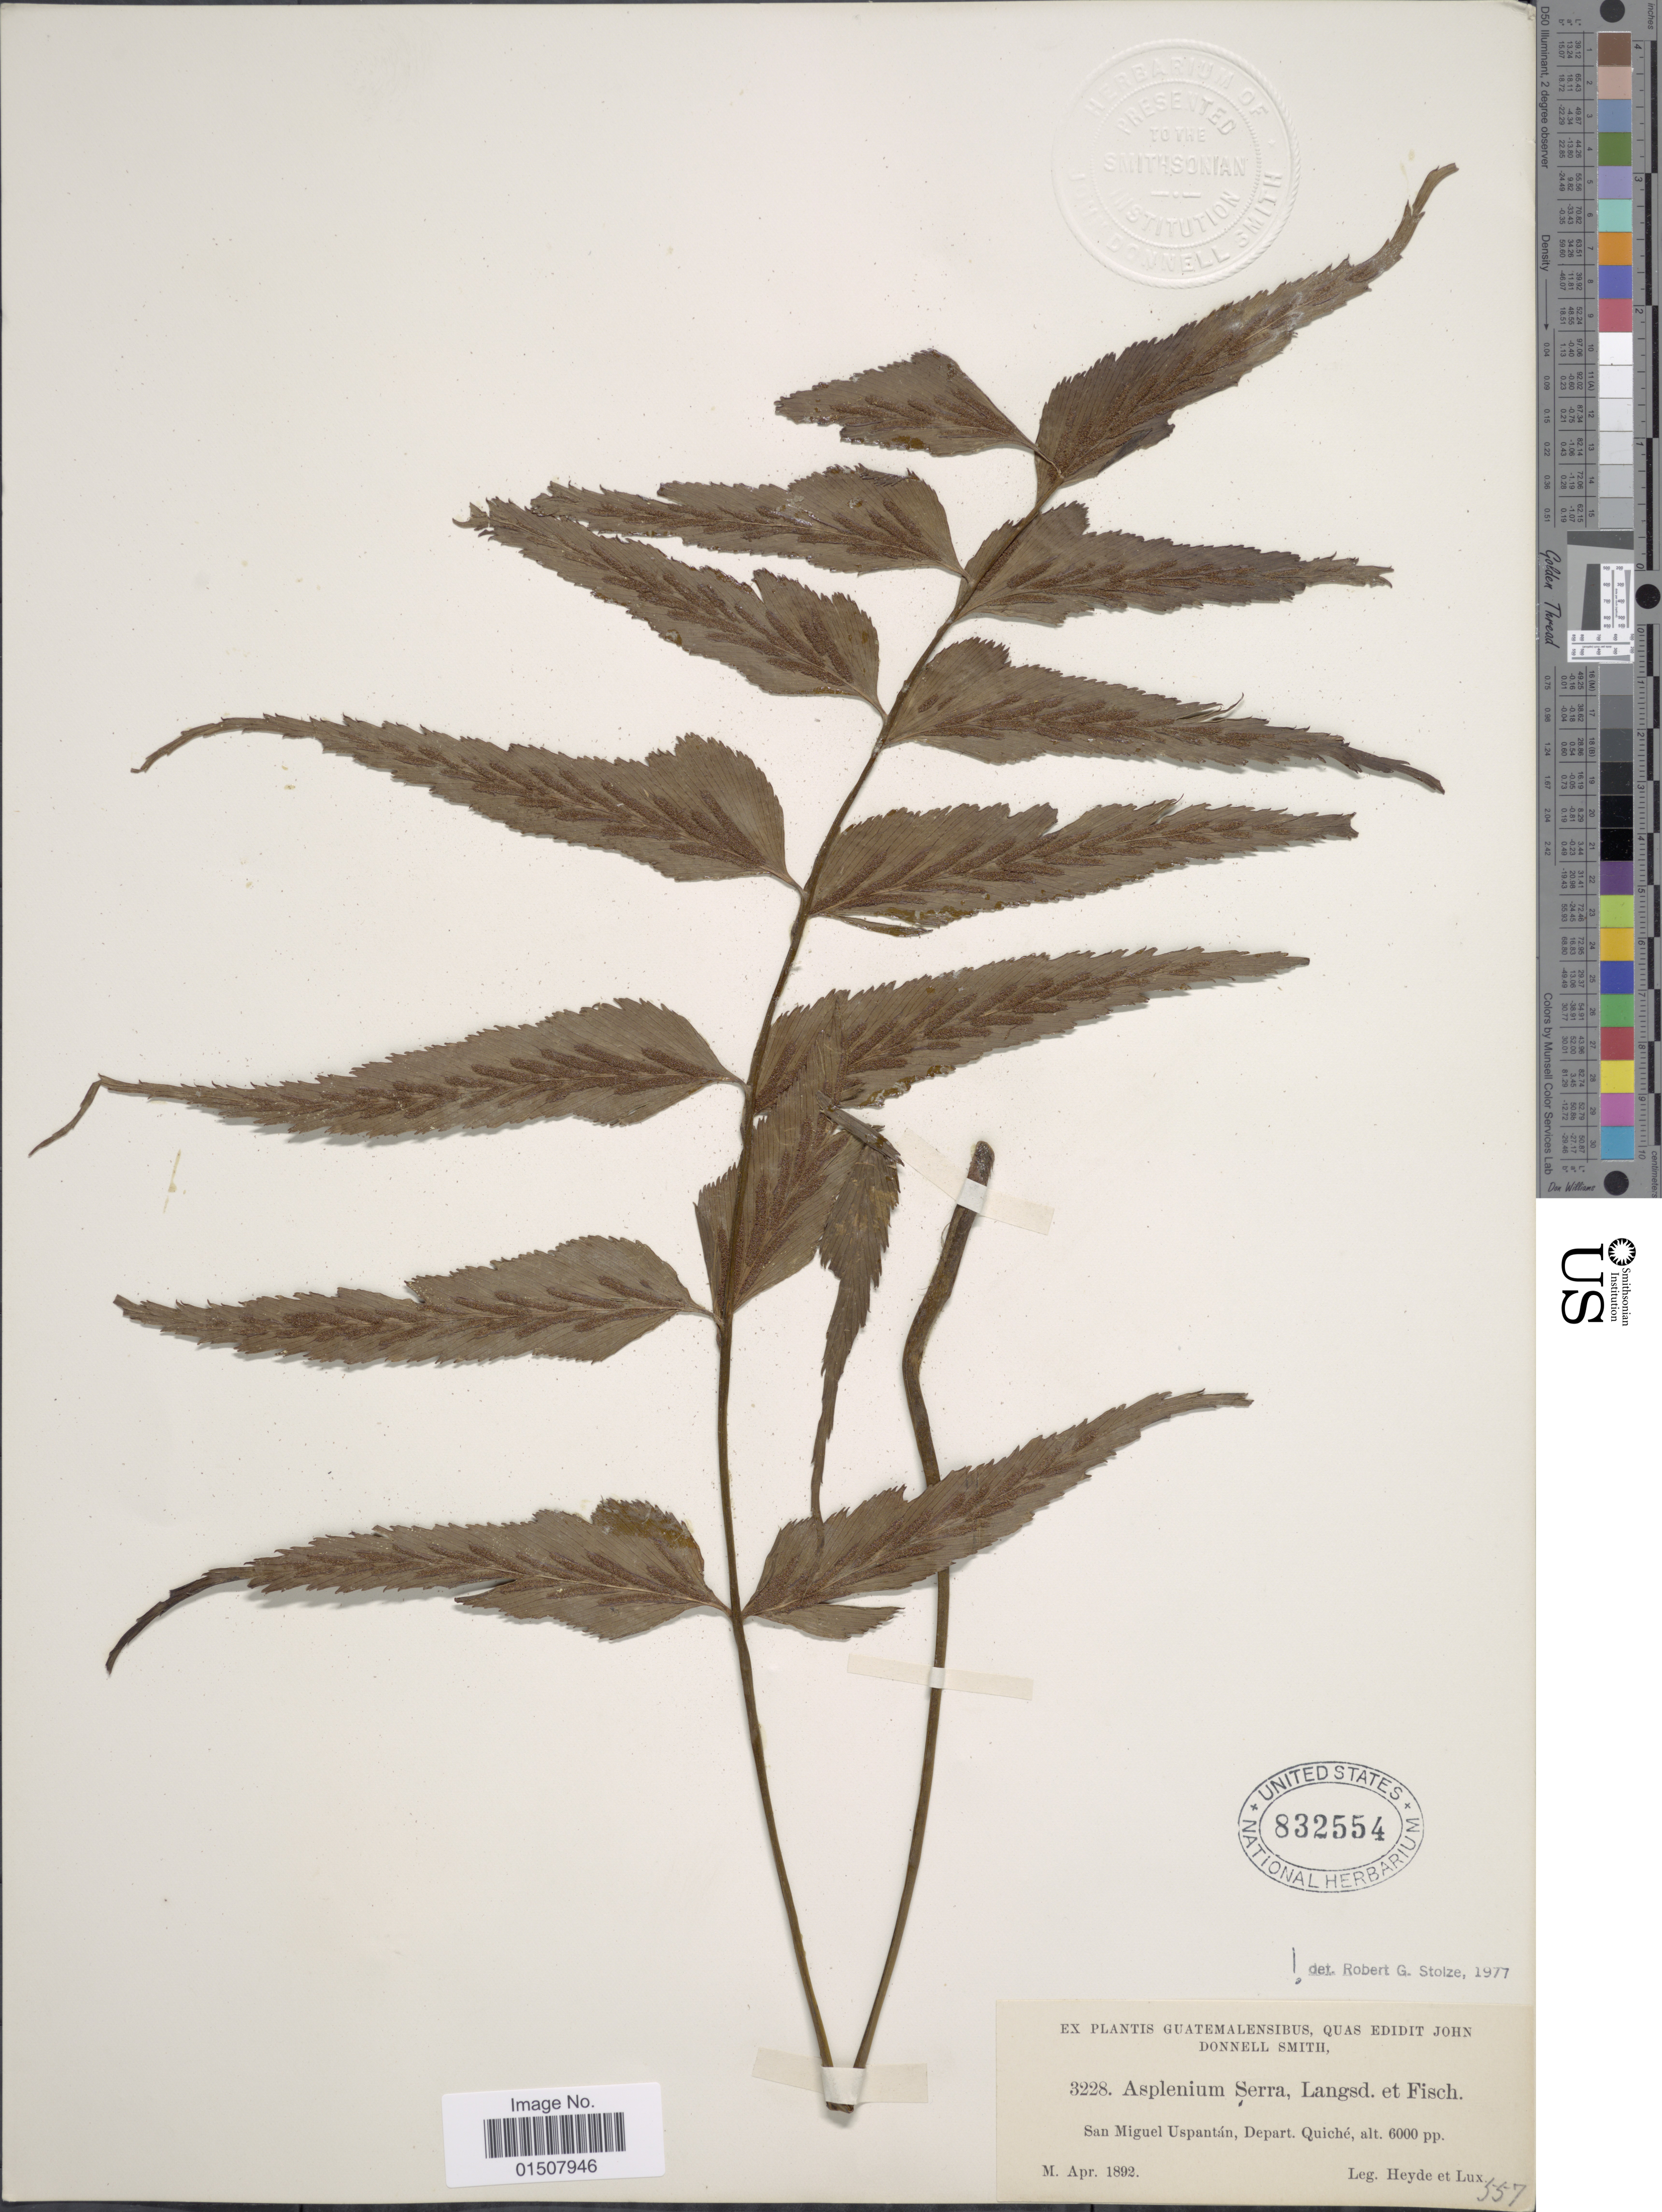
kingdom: Plantae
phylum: Tracheophyta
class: Polypodiopsida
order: Polypodiales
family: Aspleniaceae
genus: Asplenium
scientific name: Asplenium serra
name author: Langsd. & Fisch.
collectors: Heyde & Lux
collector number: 3228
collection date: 1892-04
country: Guatemala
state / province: El Quiché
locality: San Miquel Uspantan, Depart. Quiche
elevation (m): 1829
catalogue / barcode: US 832554